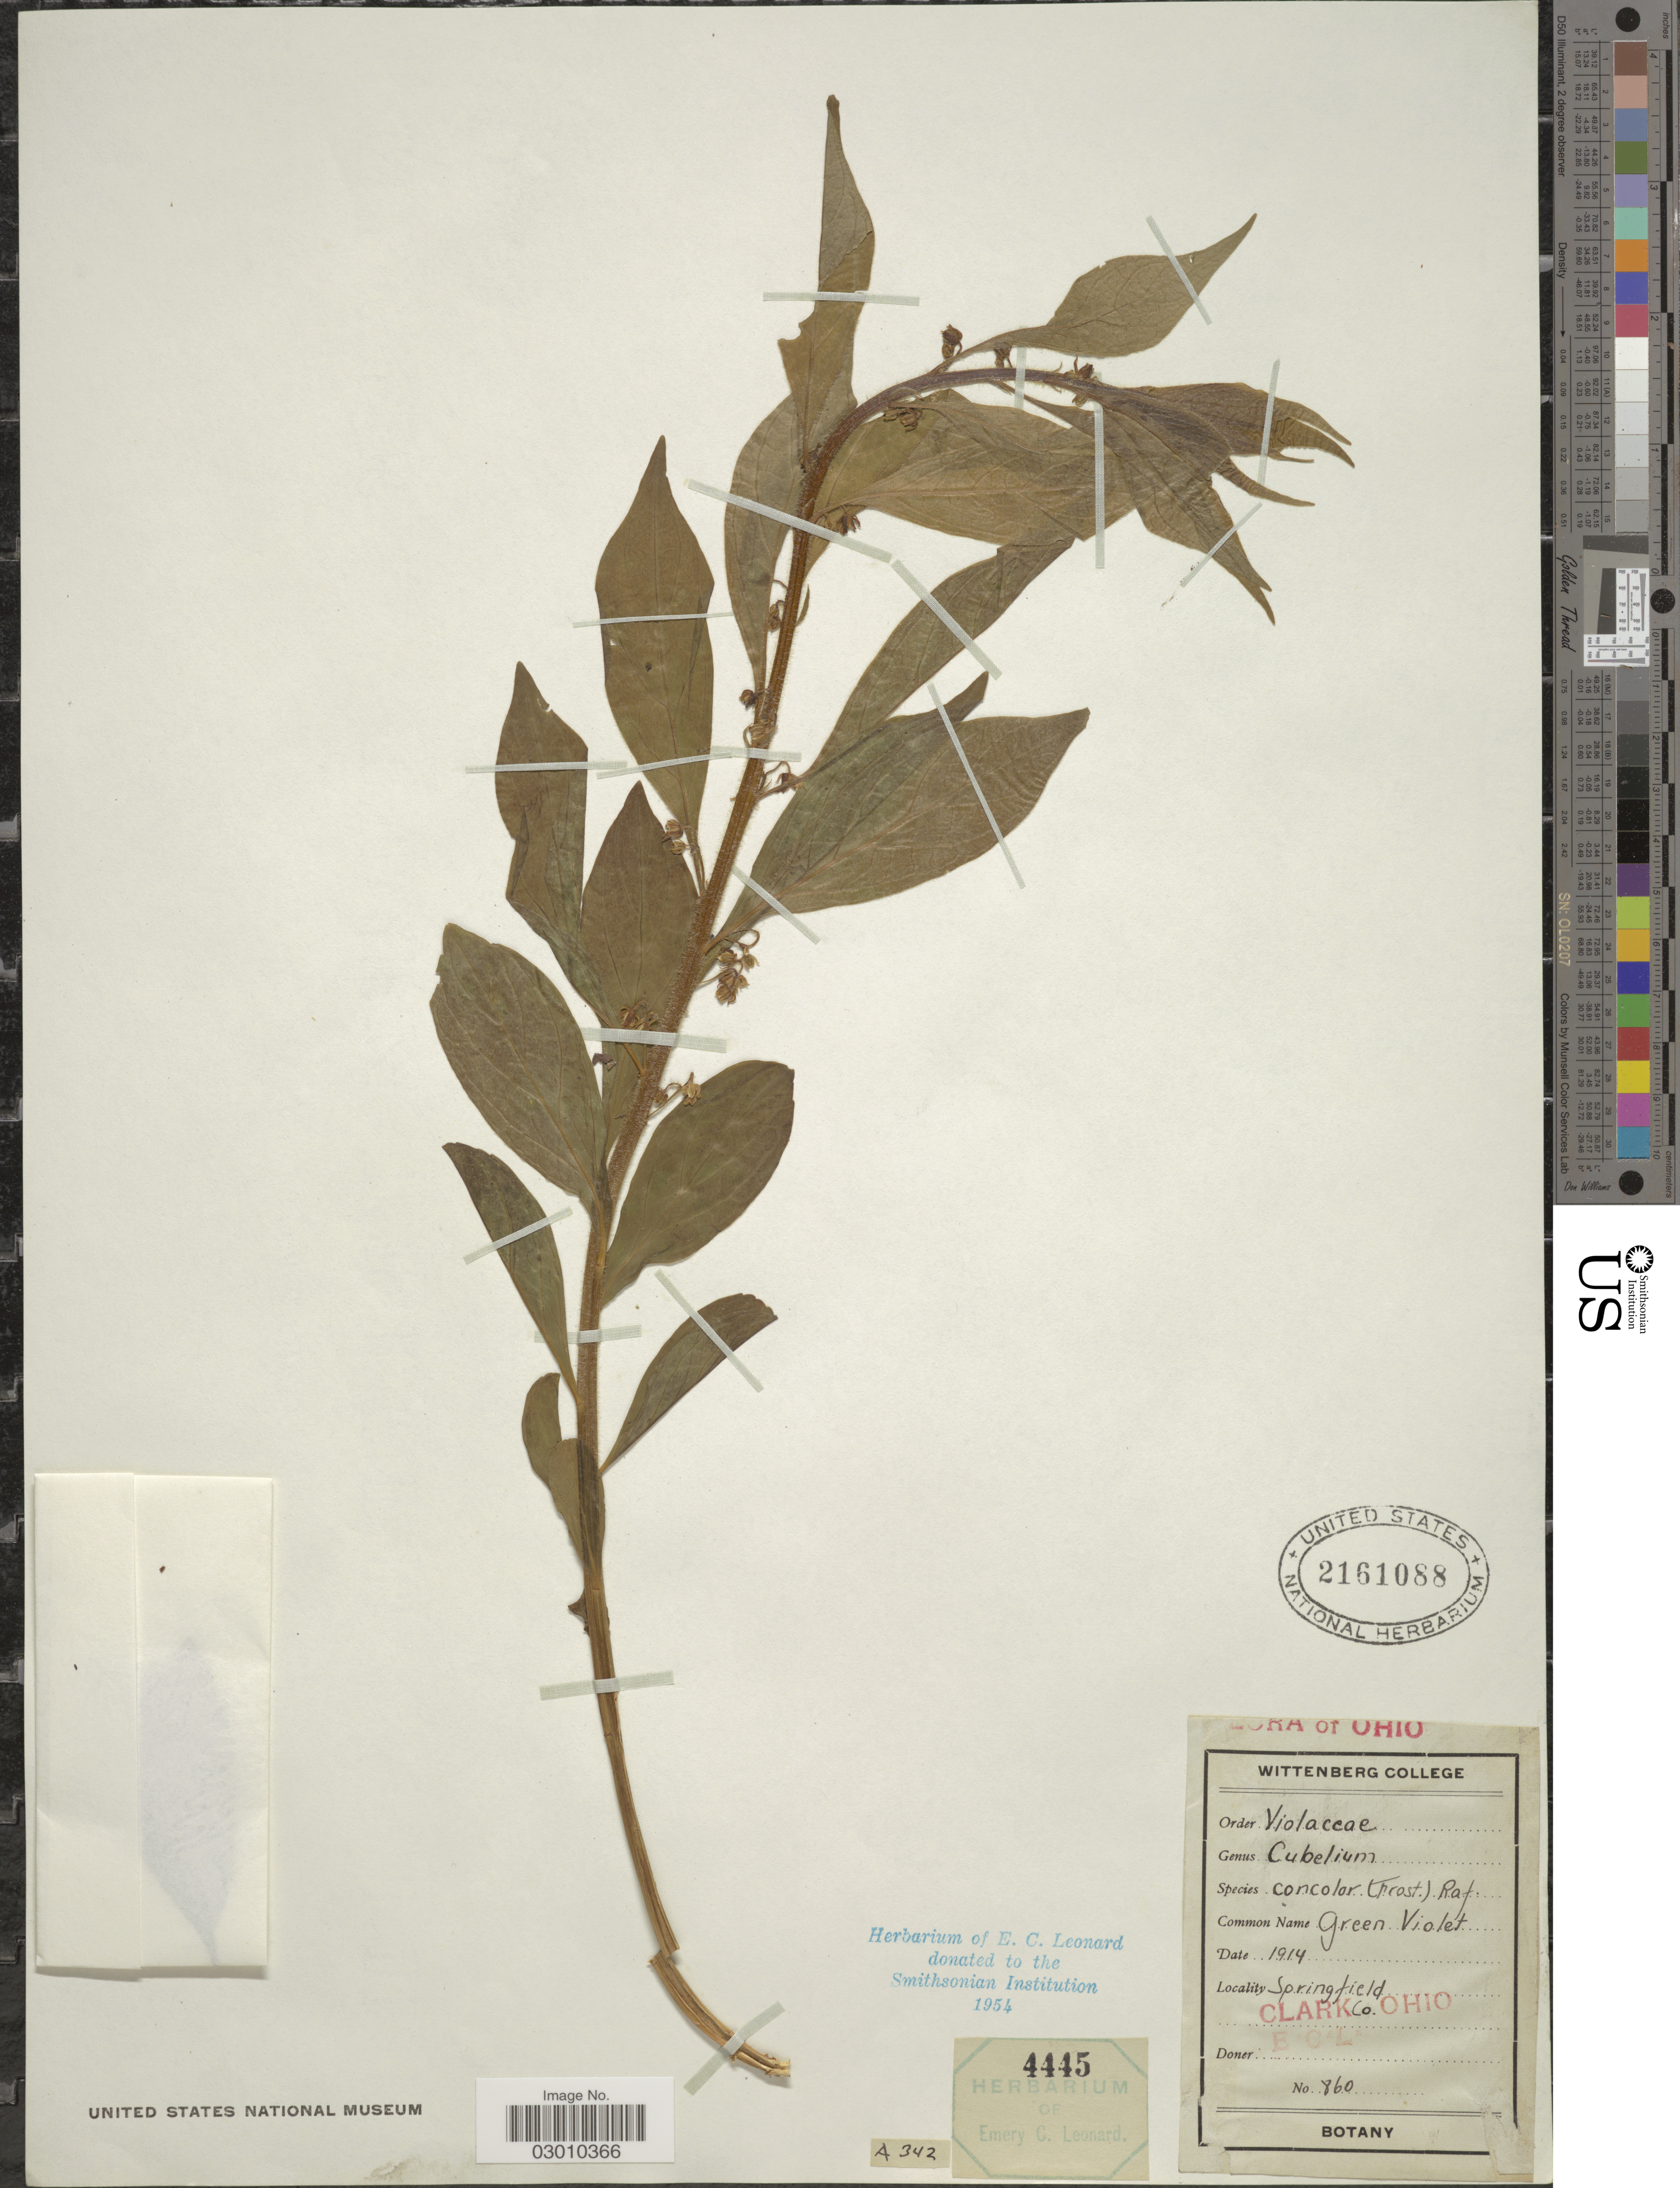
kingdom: Plantae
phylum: Tracheophyta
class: Magnoliopsida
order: Malpighiales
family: Violaceae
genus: Cubelium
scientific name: Cubelium concolor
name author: (T.F. Forst.) Raf. ex Britton & A. Br.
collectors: E. C. Leonard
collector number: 860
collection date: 1914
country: United States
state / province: Ohio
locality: Springfield, Clark Co.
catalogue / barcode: US 2161088